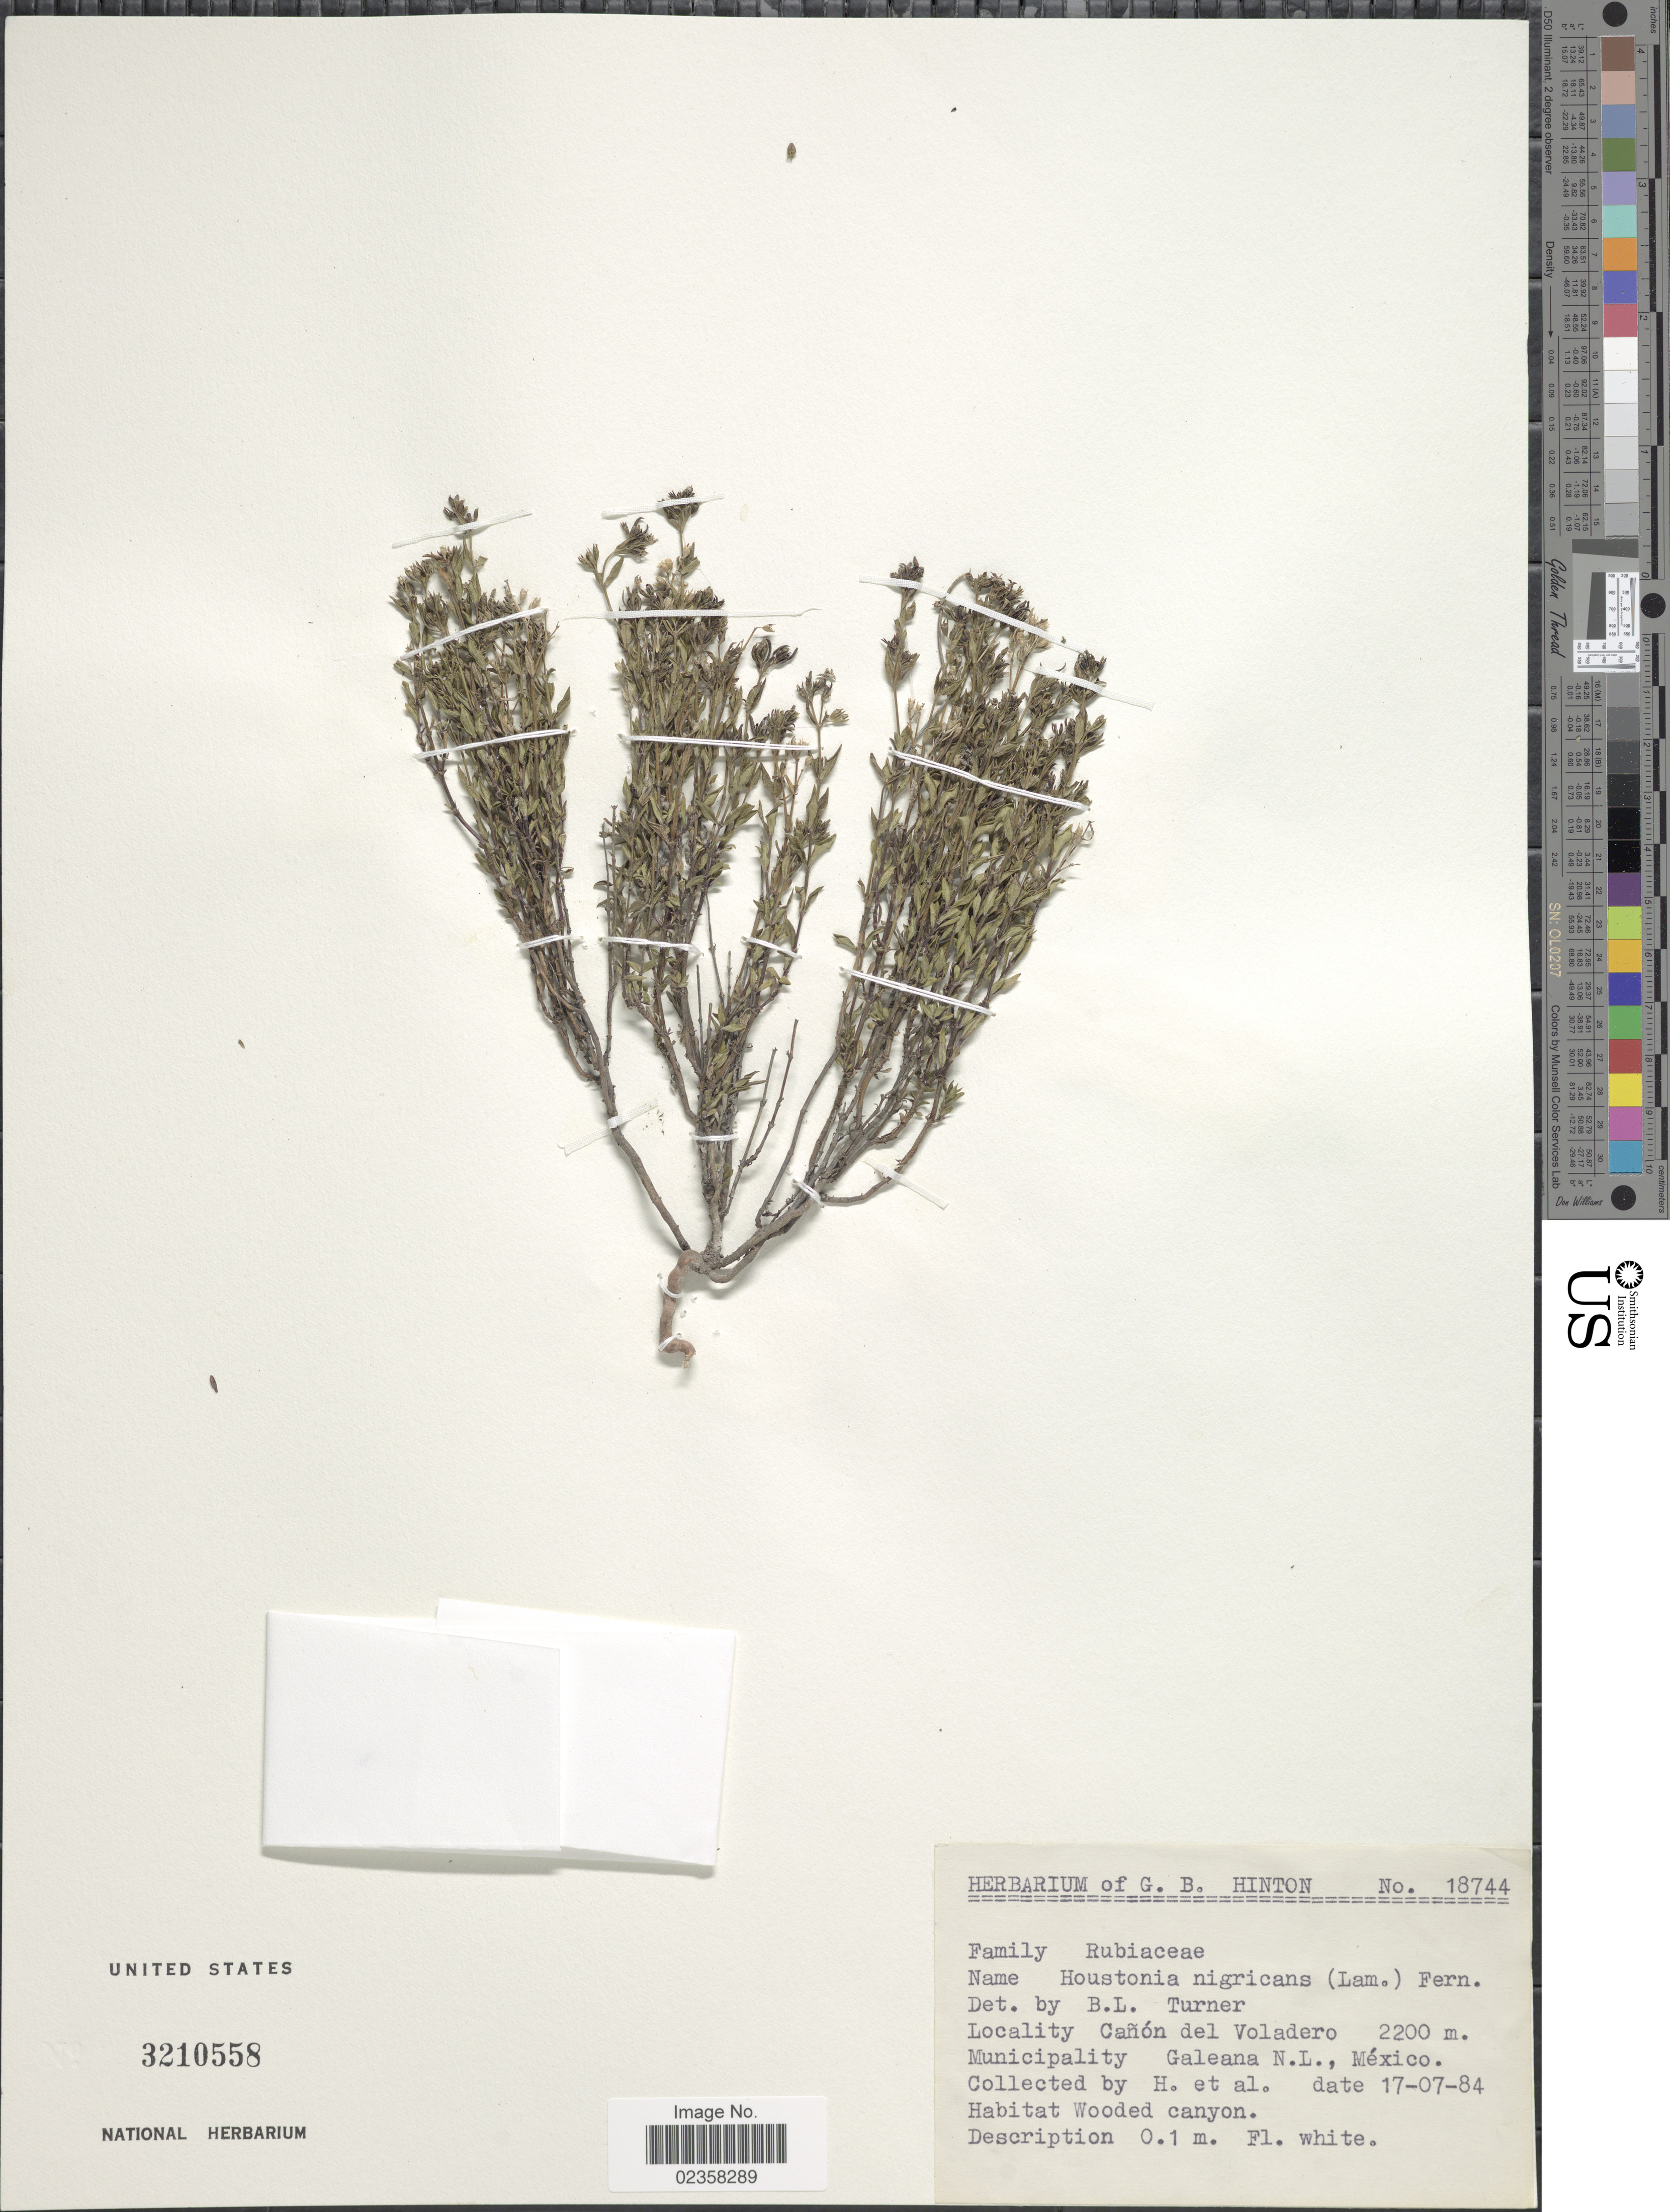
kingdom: Plantae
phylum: Tracheophyta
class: Magnoliopsida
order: Gentianales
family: Rubiaceae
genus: Houstonia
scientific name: Houstonia nigricans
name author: (Lam.) Fernald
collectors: G. B. Hinton & et al.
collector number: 18744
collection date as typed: Transcribed d/m/y: 17/7/84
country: Mexico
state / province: Nuevo León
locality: Canon del Voladero, Municipality Galeana N.L., Mexico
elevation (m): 2200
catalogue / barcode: US 3210558